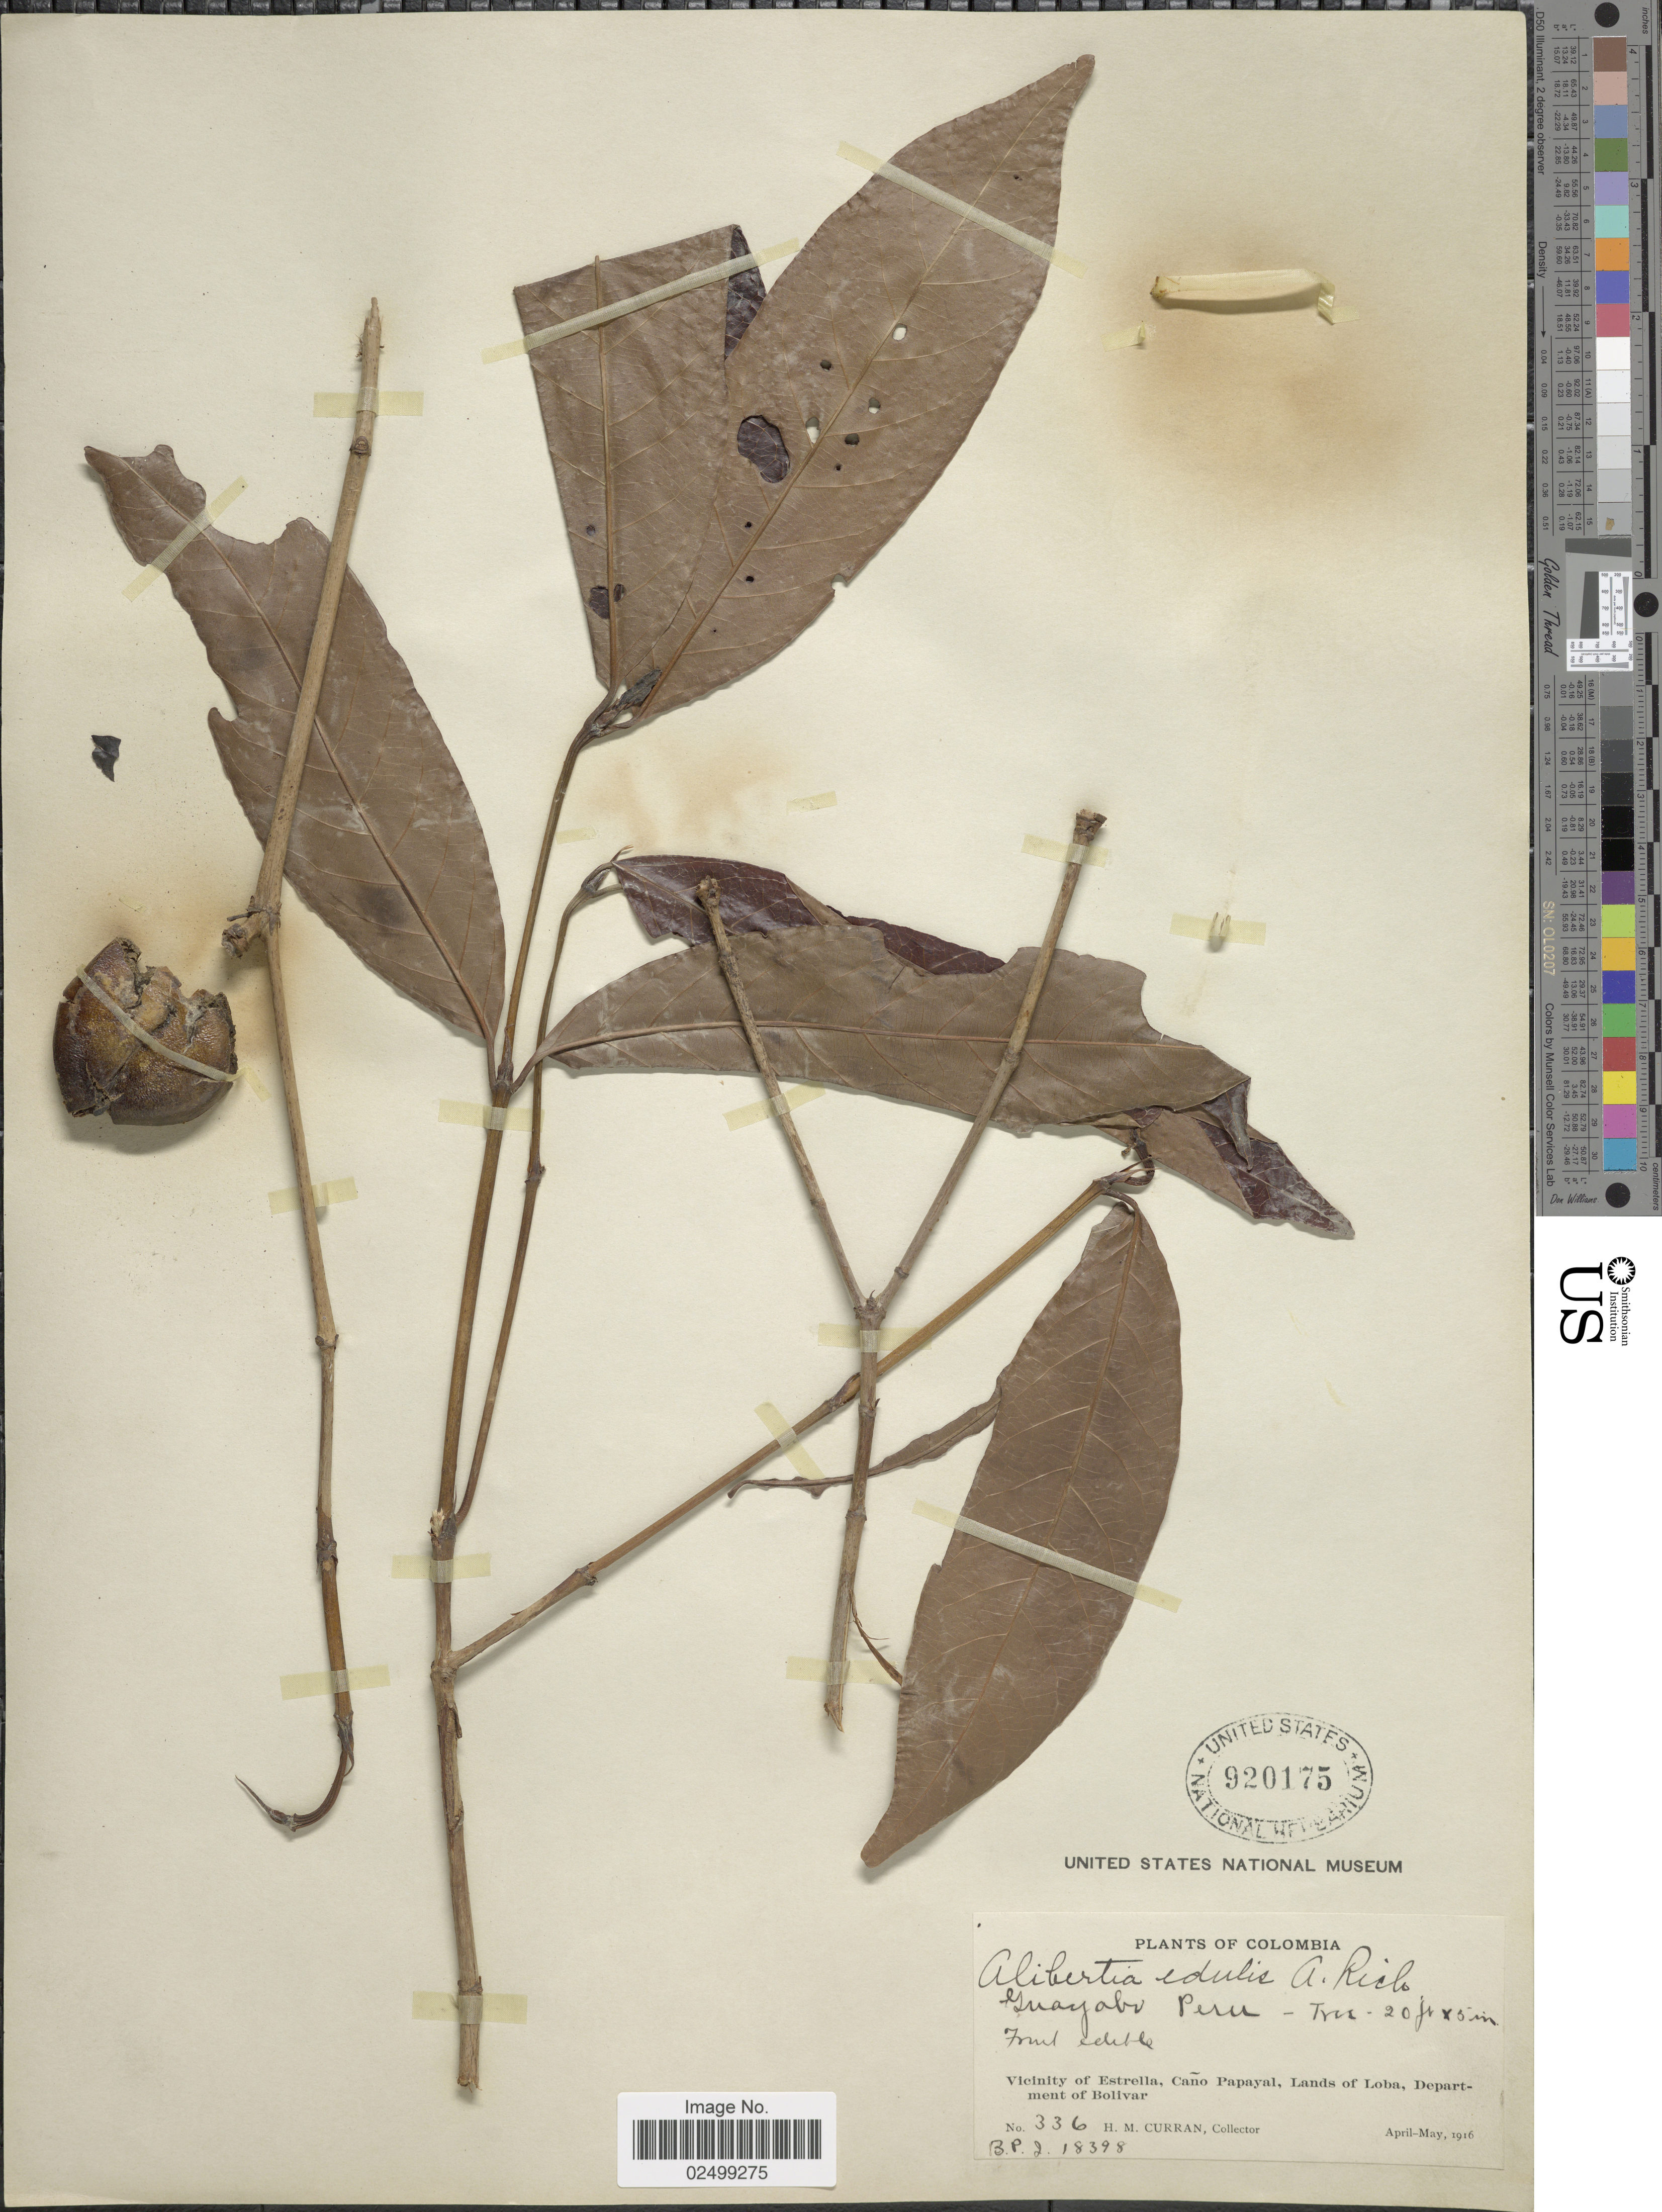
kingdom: Plantae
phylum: Tracheophyta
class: Magnoliopsida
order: Gentianales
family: Rubiaceae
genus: Alibertia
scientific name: Alibertia edulis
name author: (Rich.) A. Rich. ex DC.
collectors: H. M. Curran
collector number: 336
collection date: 1916-04/1916-05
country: Colombia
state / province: Bolívar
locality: Vicinity of Estella, Caño Papayal, Lands of Loba, Department of Bolivar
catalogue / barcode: US 920175